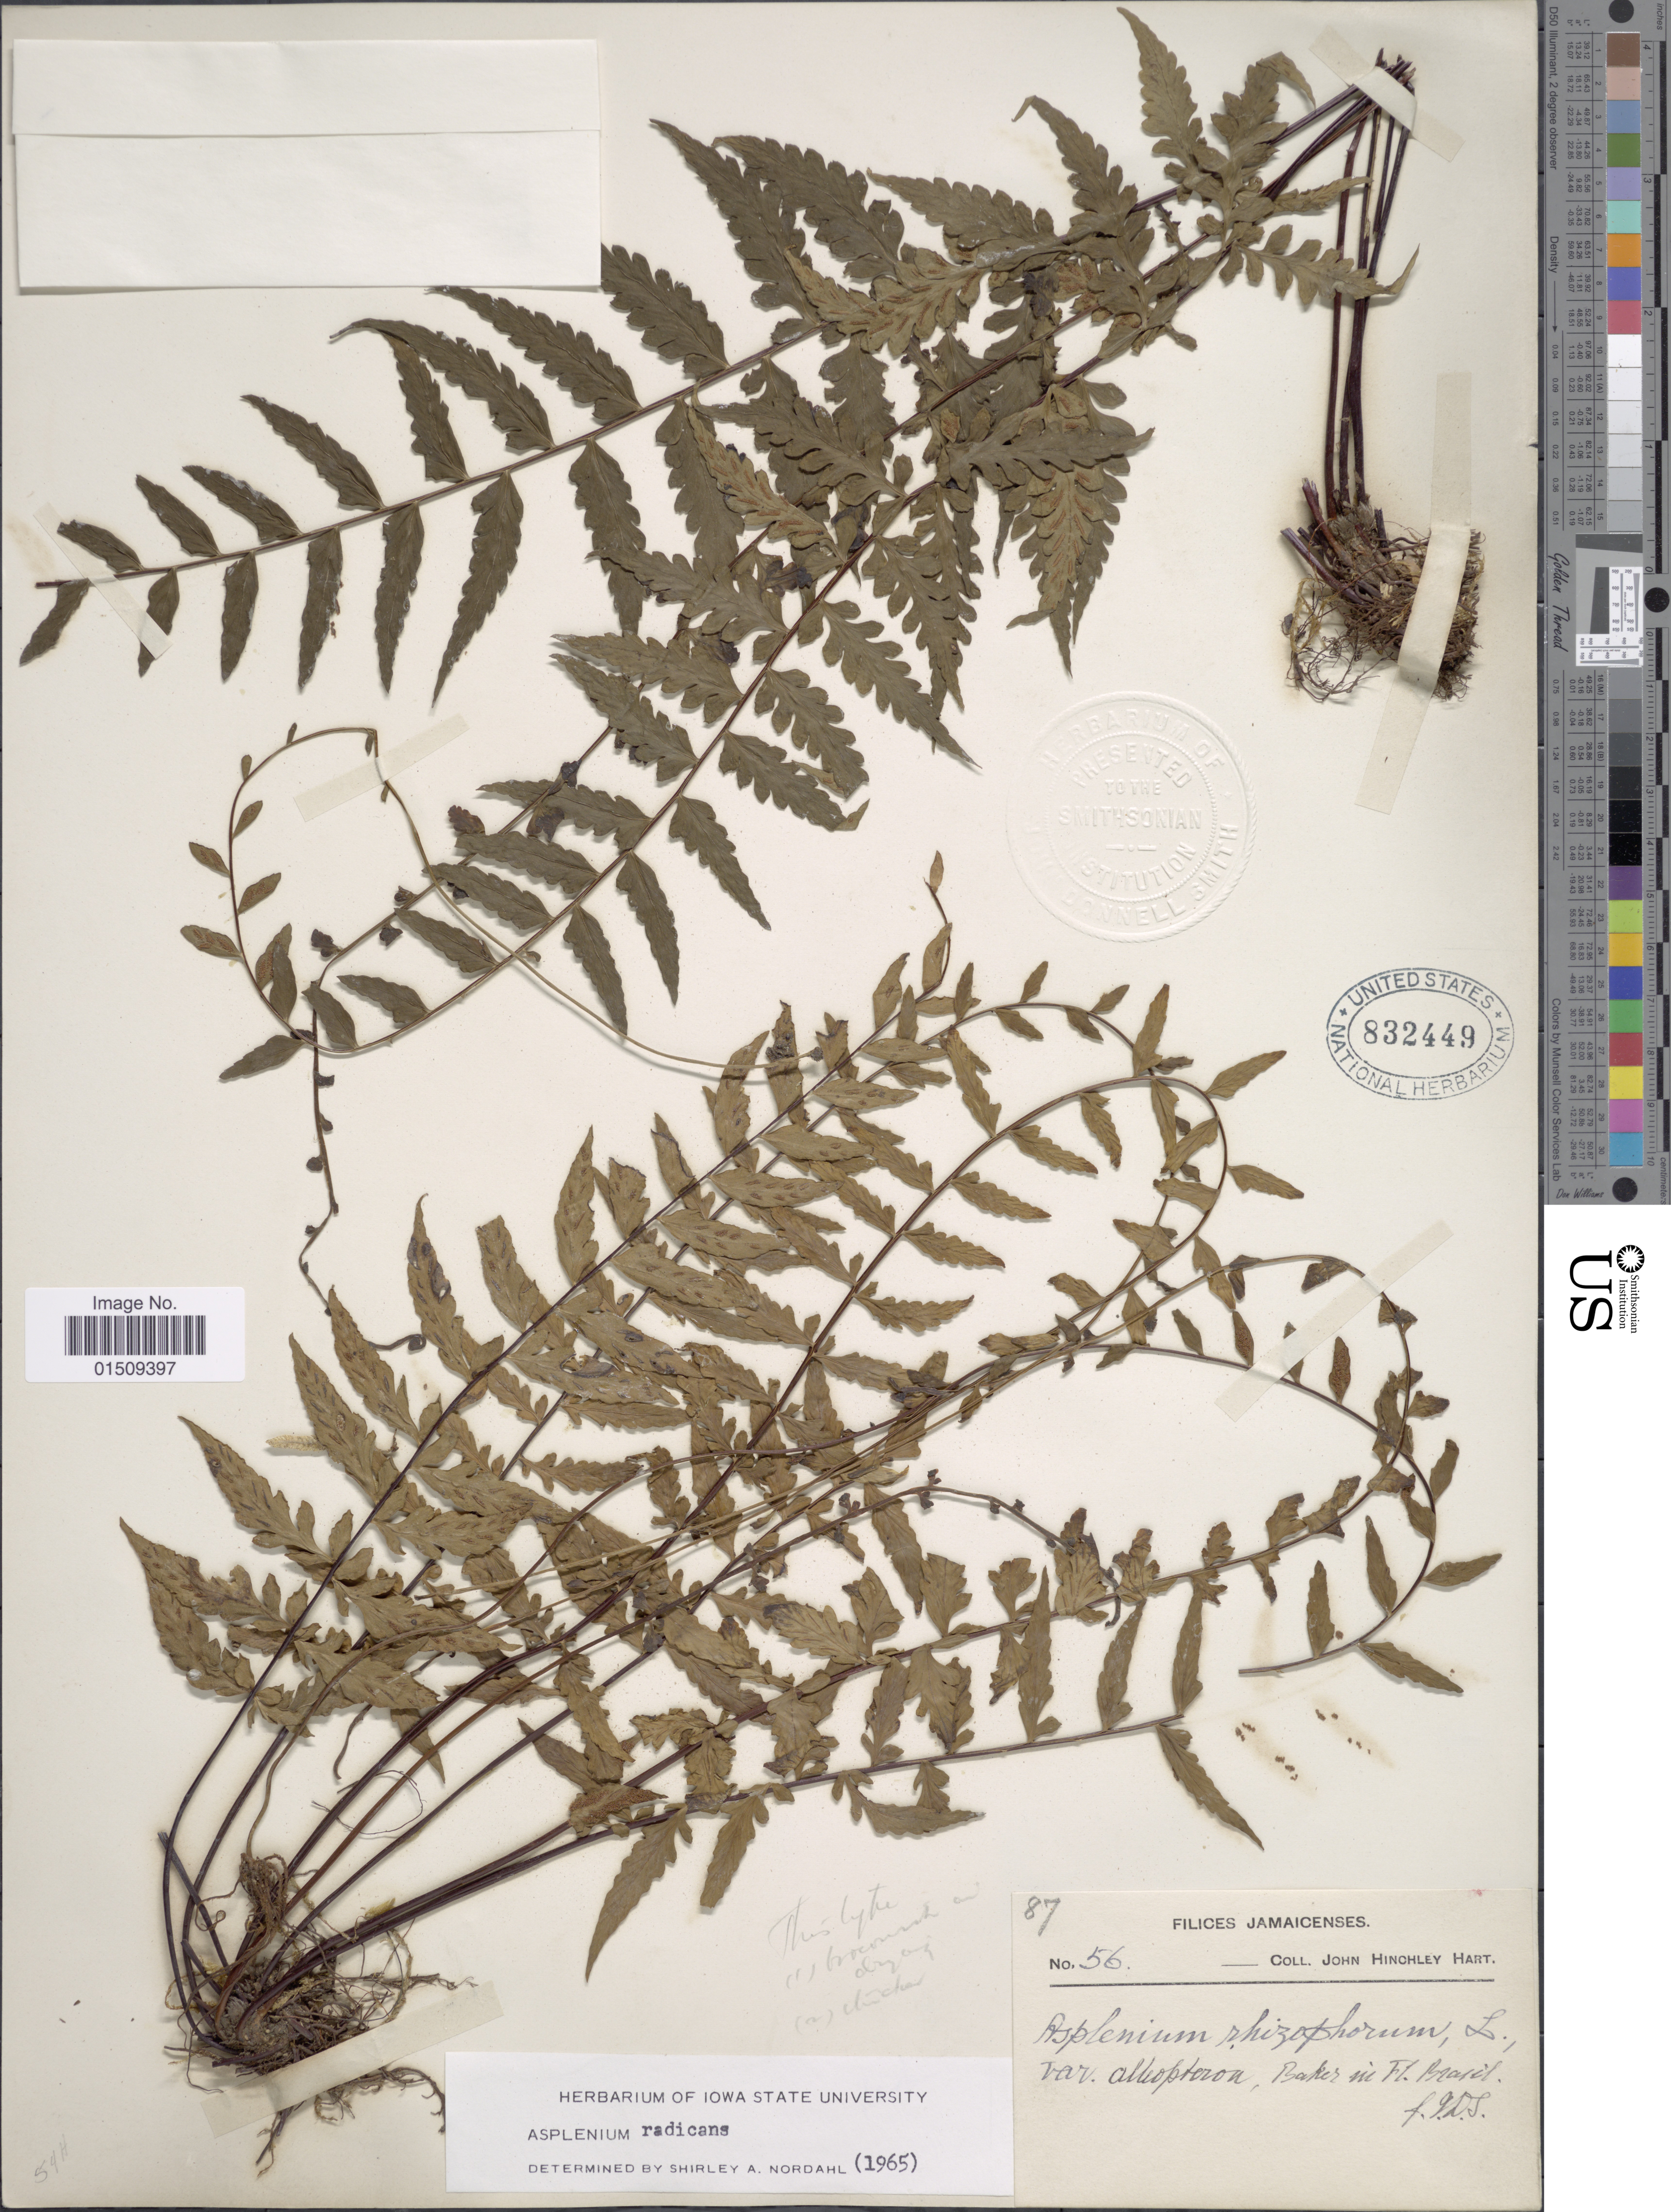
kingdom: Plantae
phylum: Tracheophyta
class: Polypodiopsida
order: Polypodiales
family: Aspleniaceae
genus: Asplenium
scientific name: Asplenium radicans var. radicans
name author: L.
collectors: J. H. Hart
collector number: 56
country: Jamaica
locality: Jamaicenses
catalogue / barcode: US 832449